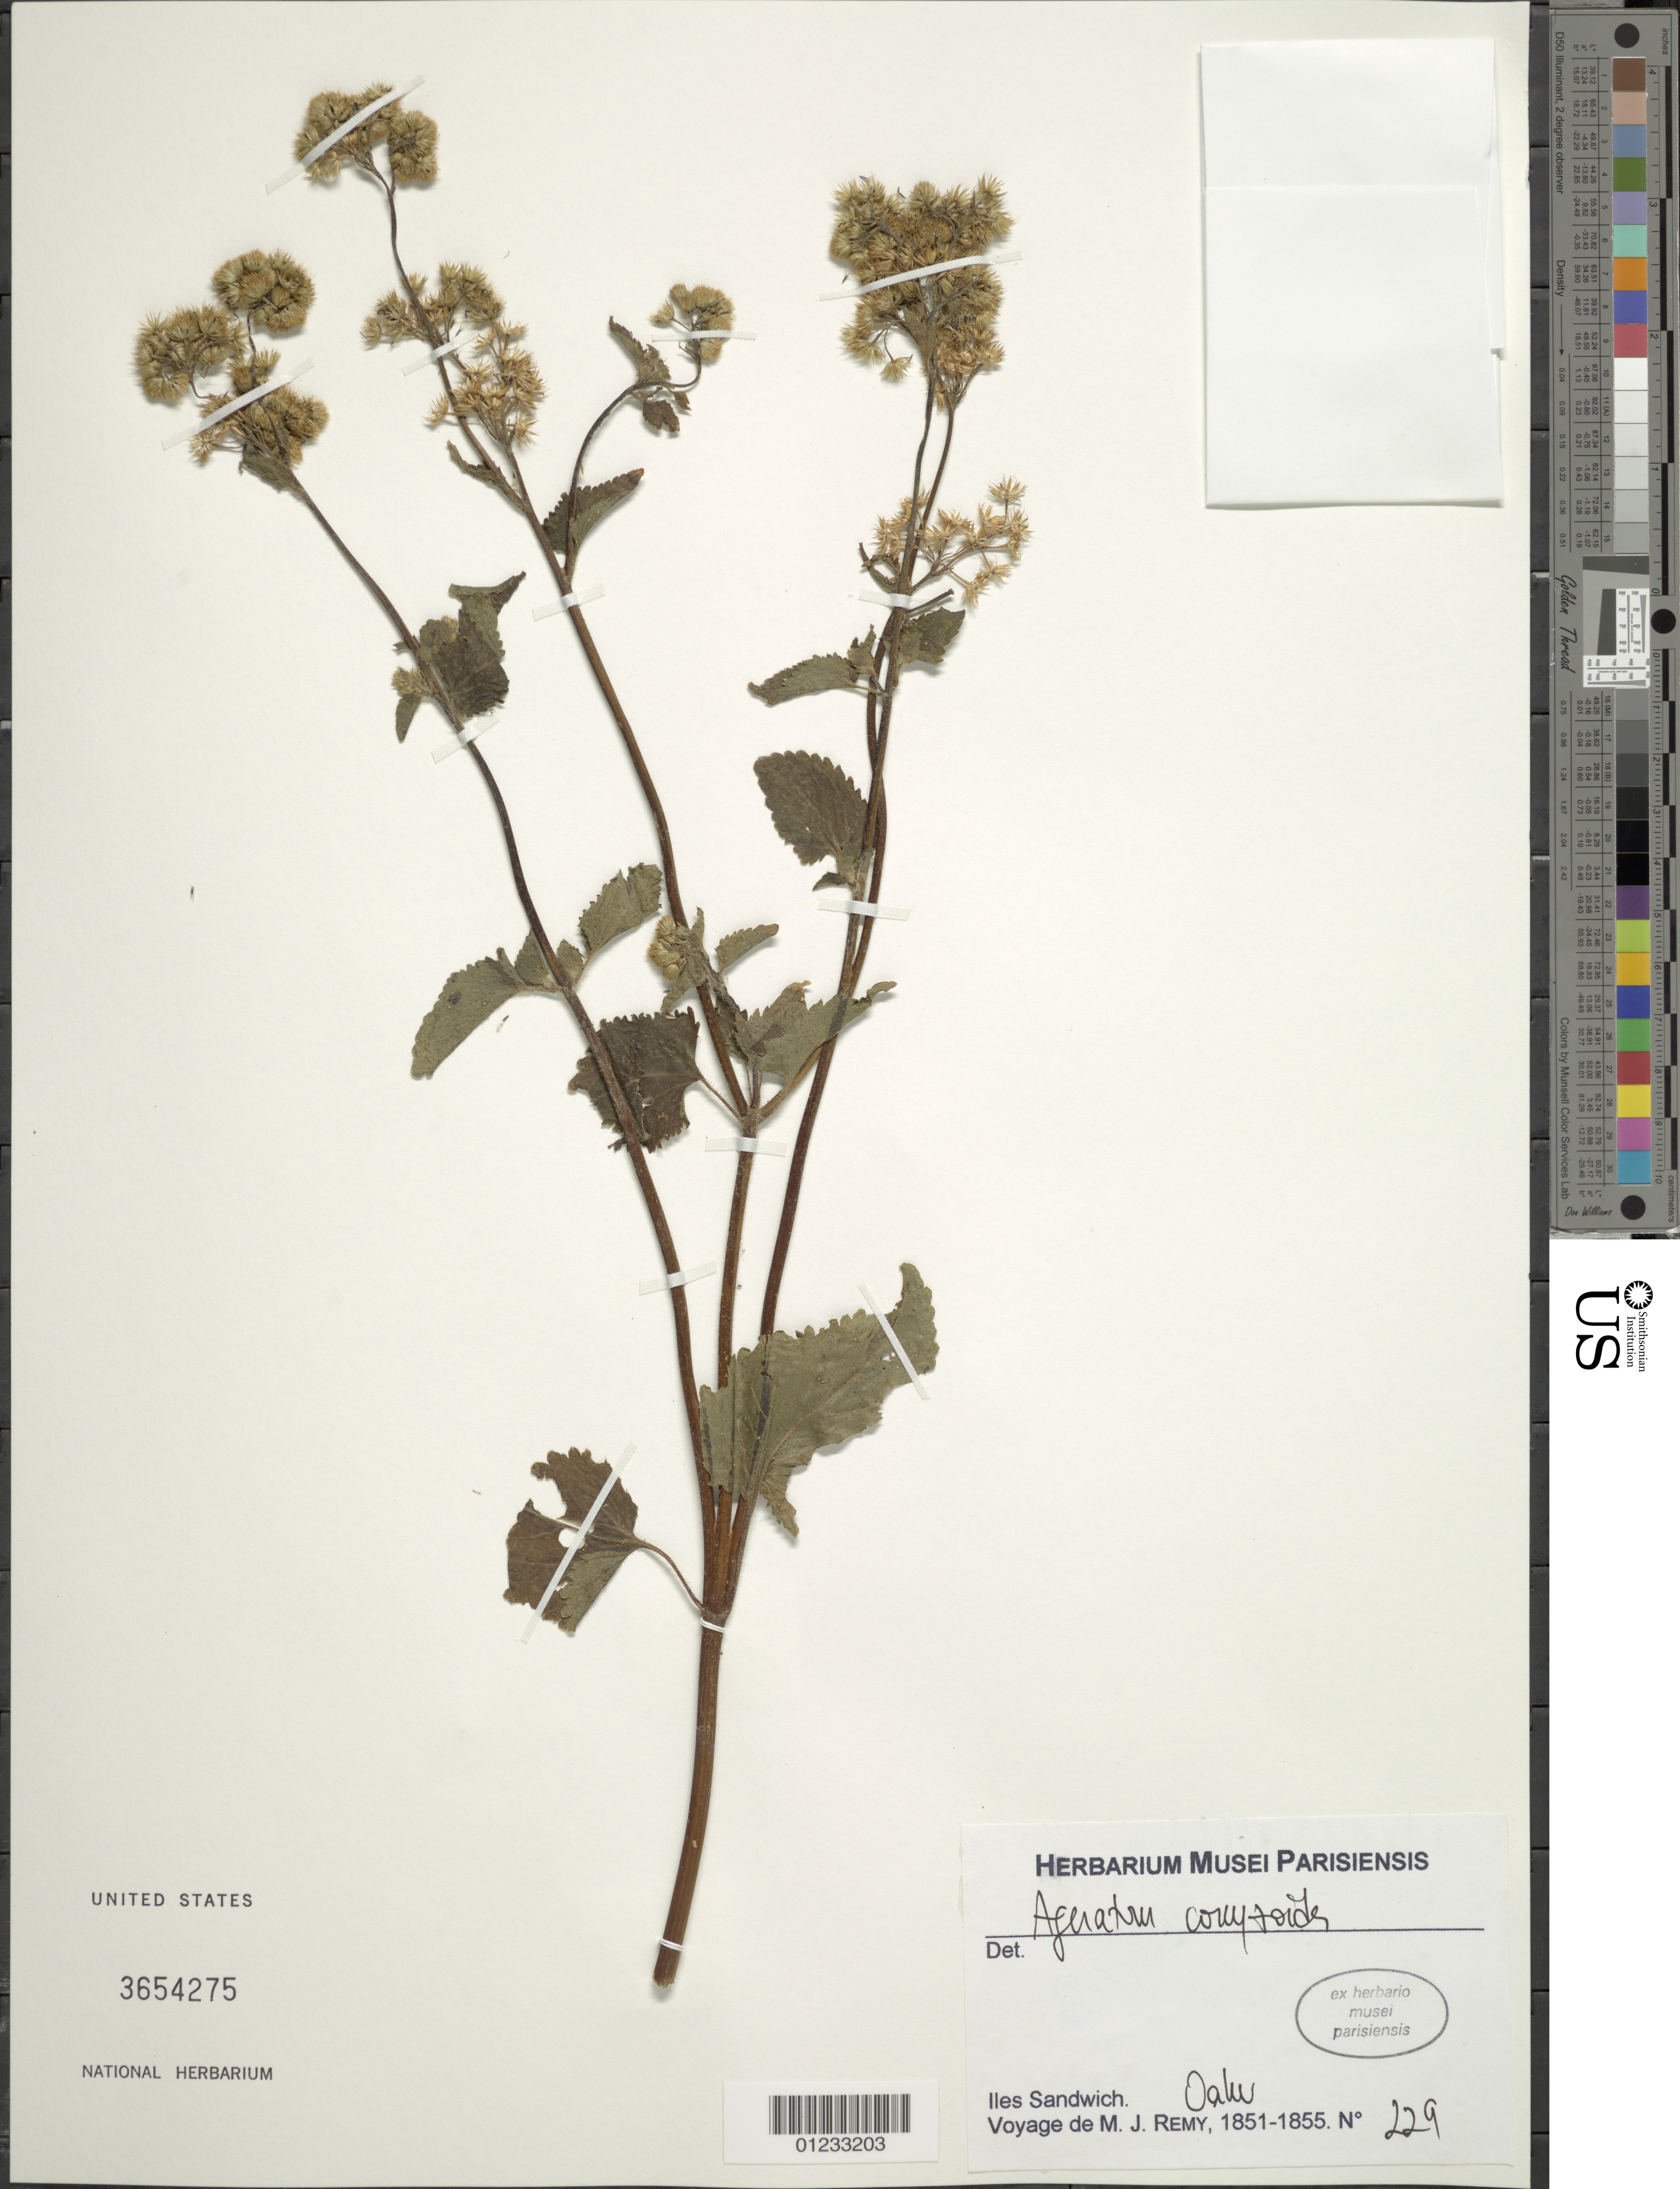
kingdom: Plantae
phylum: Tracheophyta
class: Magnoliopsida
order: Asterales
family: Asteraceae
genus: Ageratum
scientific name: Ageratum conyzoides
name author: L.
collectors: M. J. Remy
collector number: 229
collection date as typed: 1851 to --- 1855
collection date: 1851/1855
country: United States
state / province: Hawaii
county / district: Honolulu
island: Oahu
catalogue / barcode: US 3654275